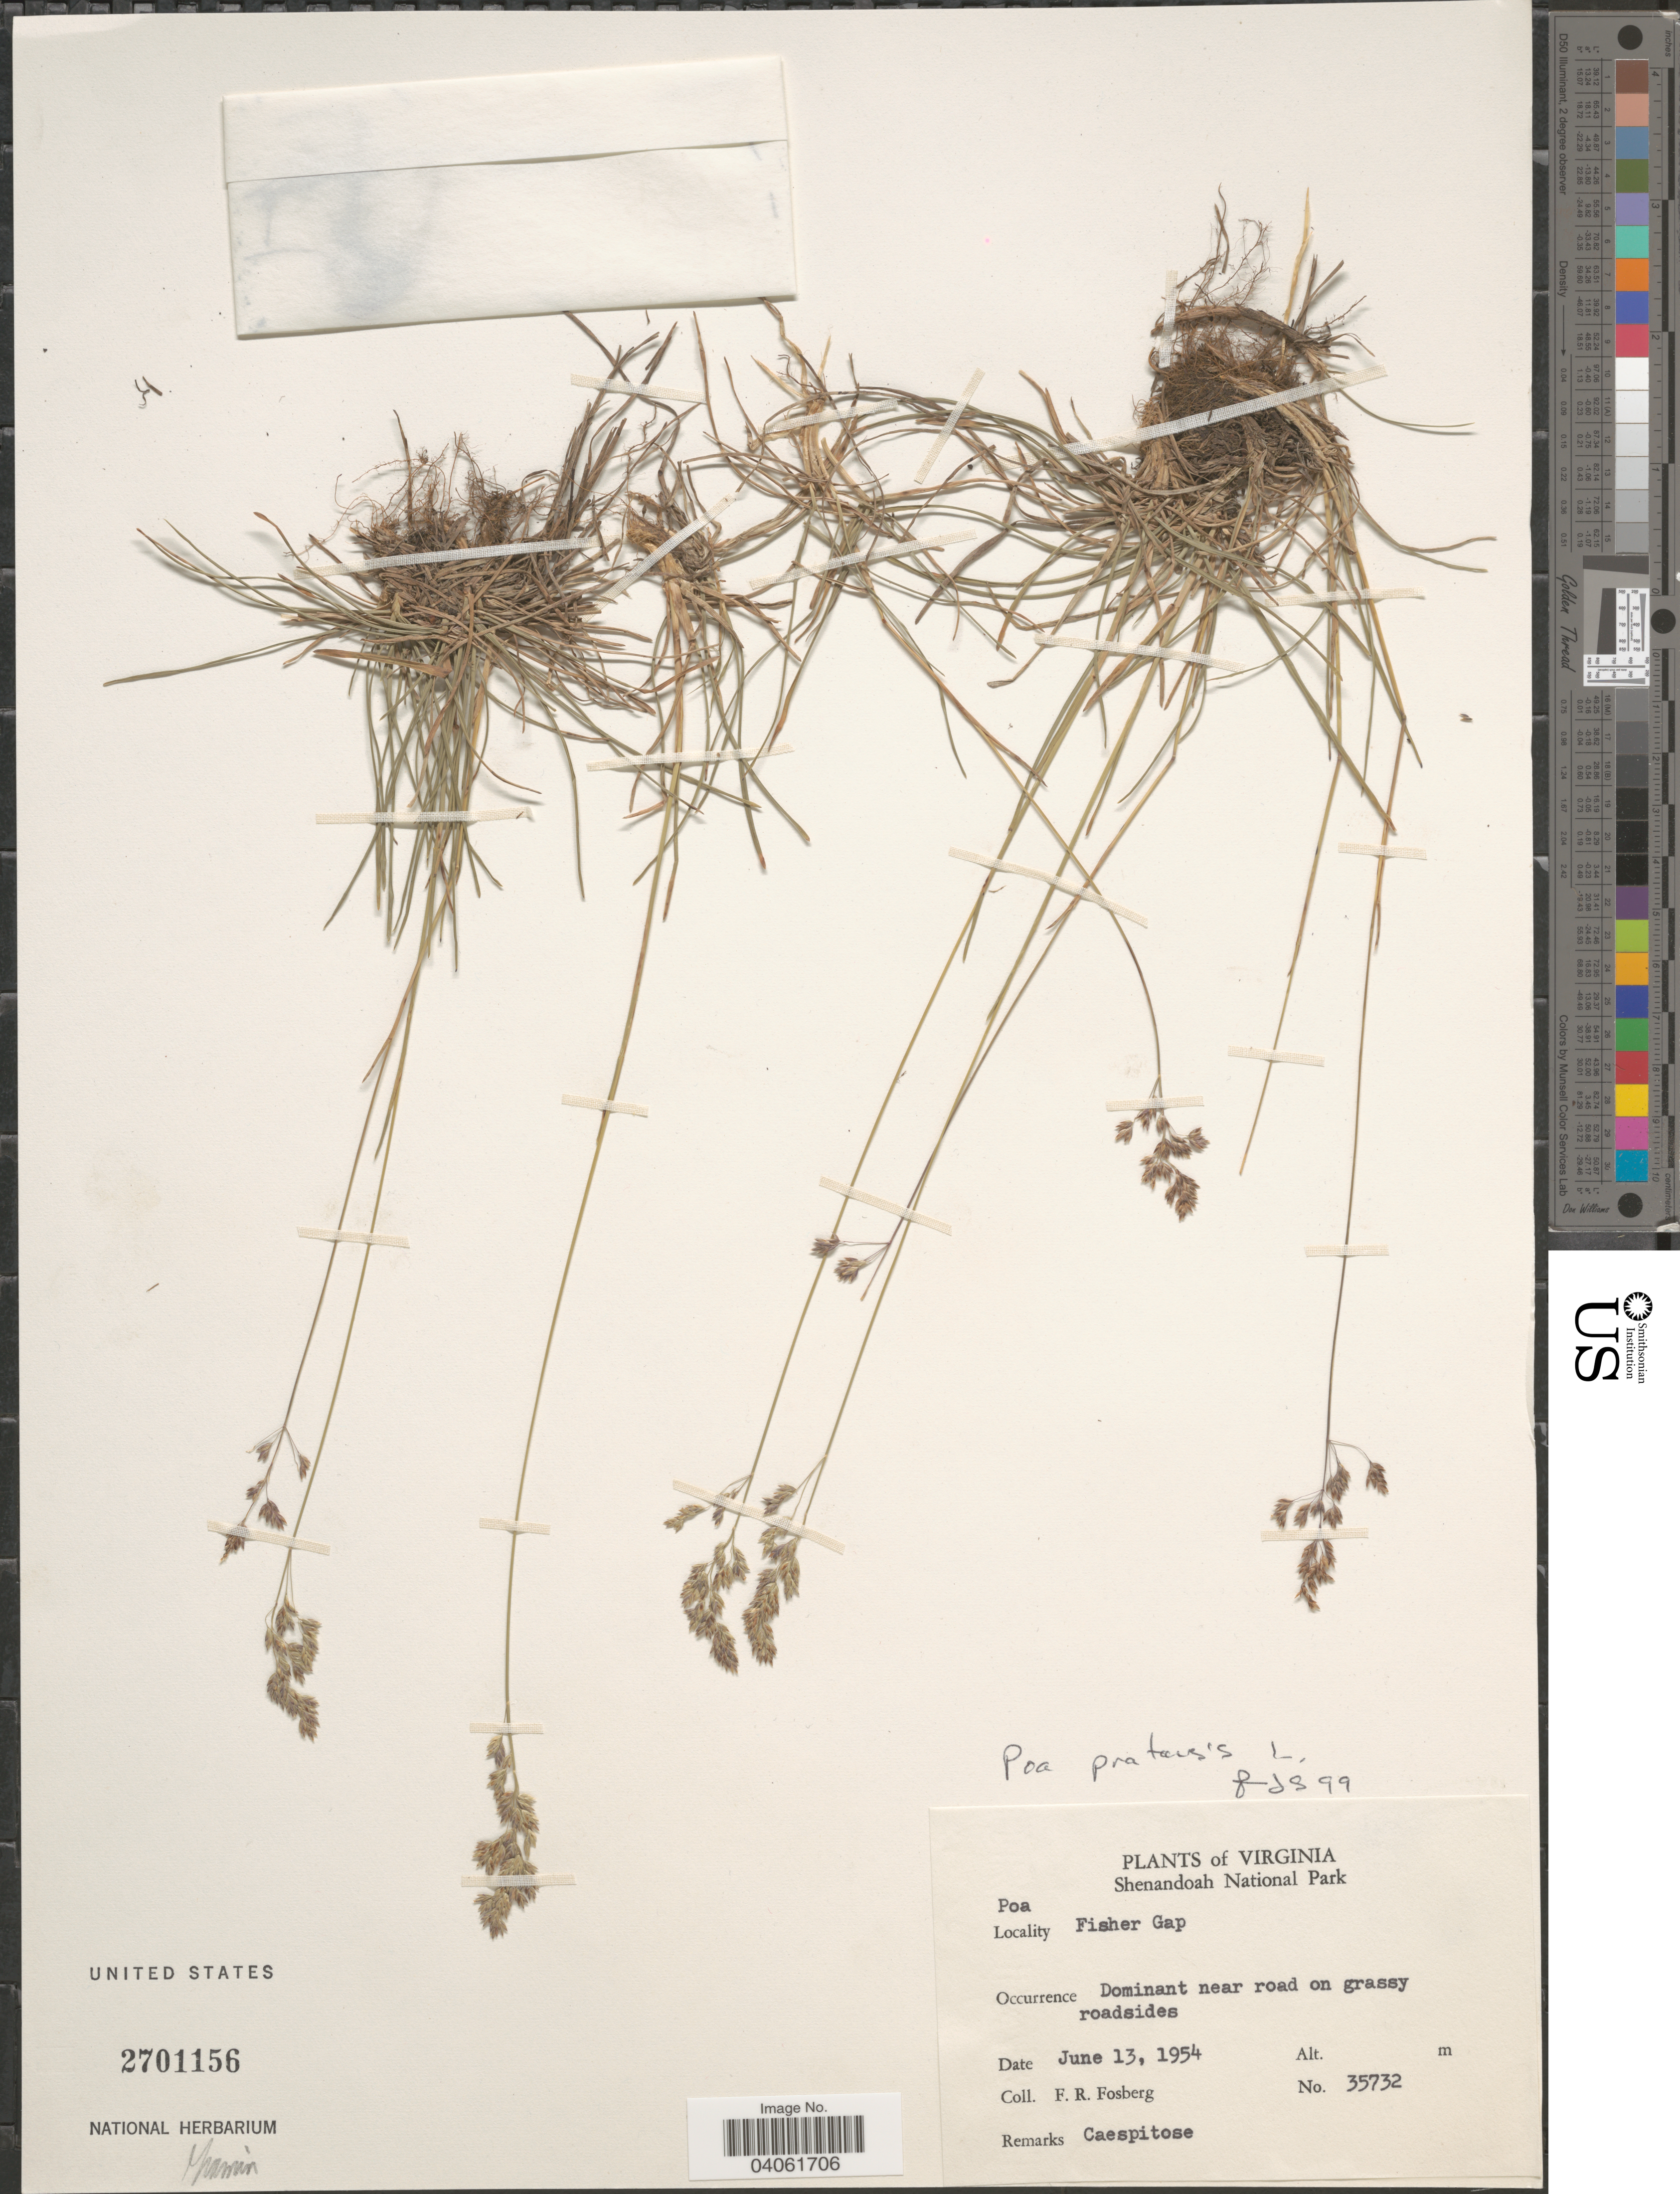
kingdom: Plantae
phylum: Tracheophyta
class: Liliopsida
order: Poales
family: Poaceae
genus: Poa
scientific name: Poa pratensis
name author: L.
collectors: F. R. Fosberg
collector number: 35732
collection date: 1954-06-13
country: United States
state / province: Virginia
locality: Shenandoah National Park. Fisher Gap.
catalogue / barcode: US 2701156